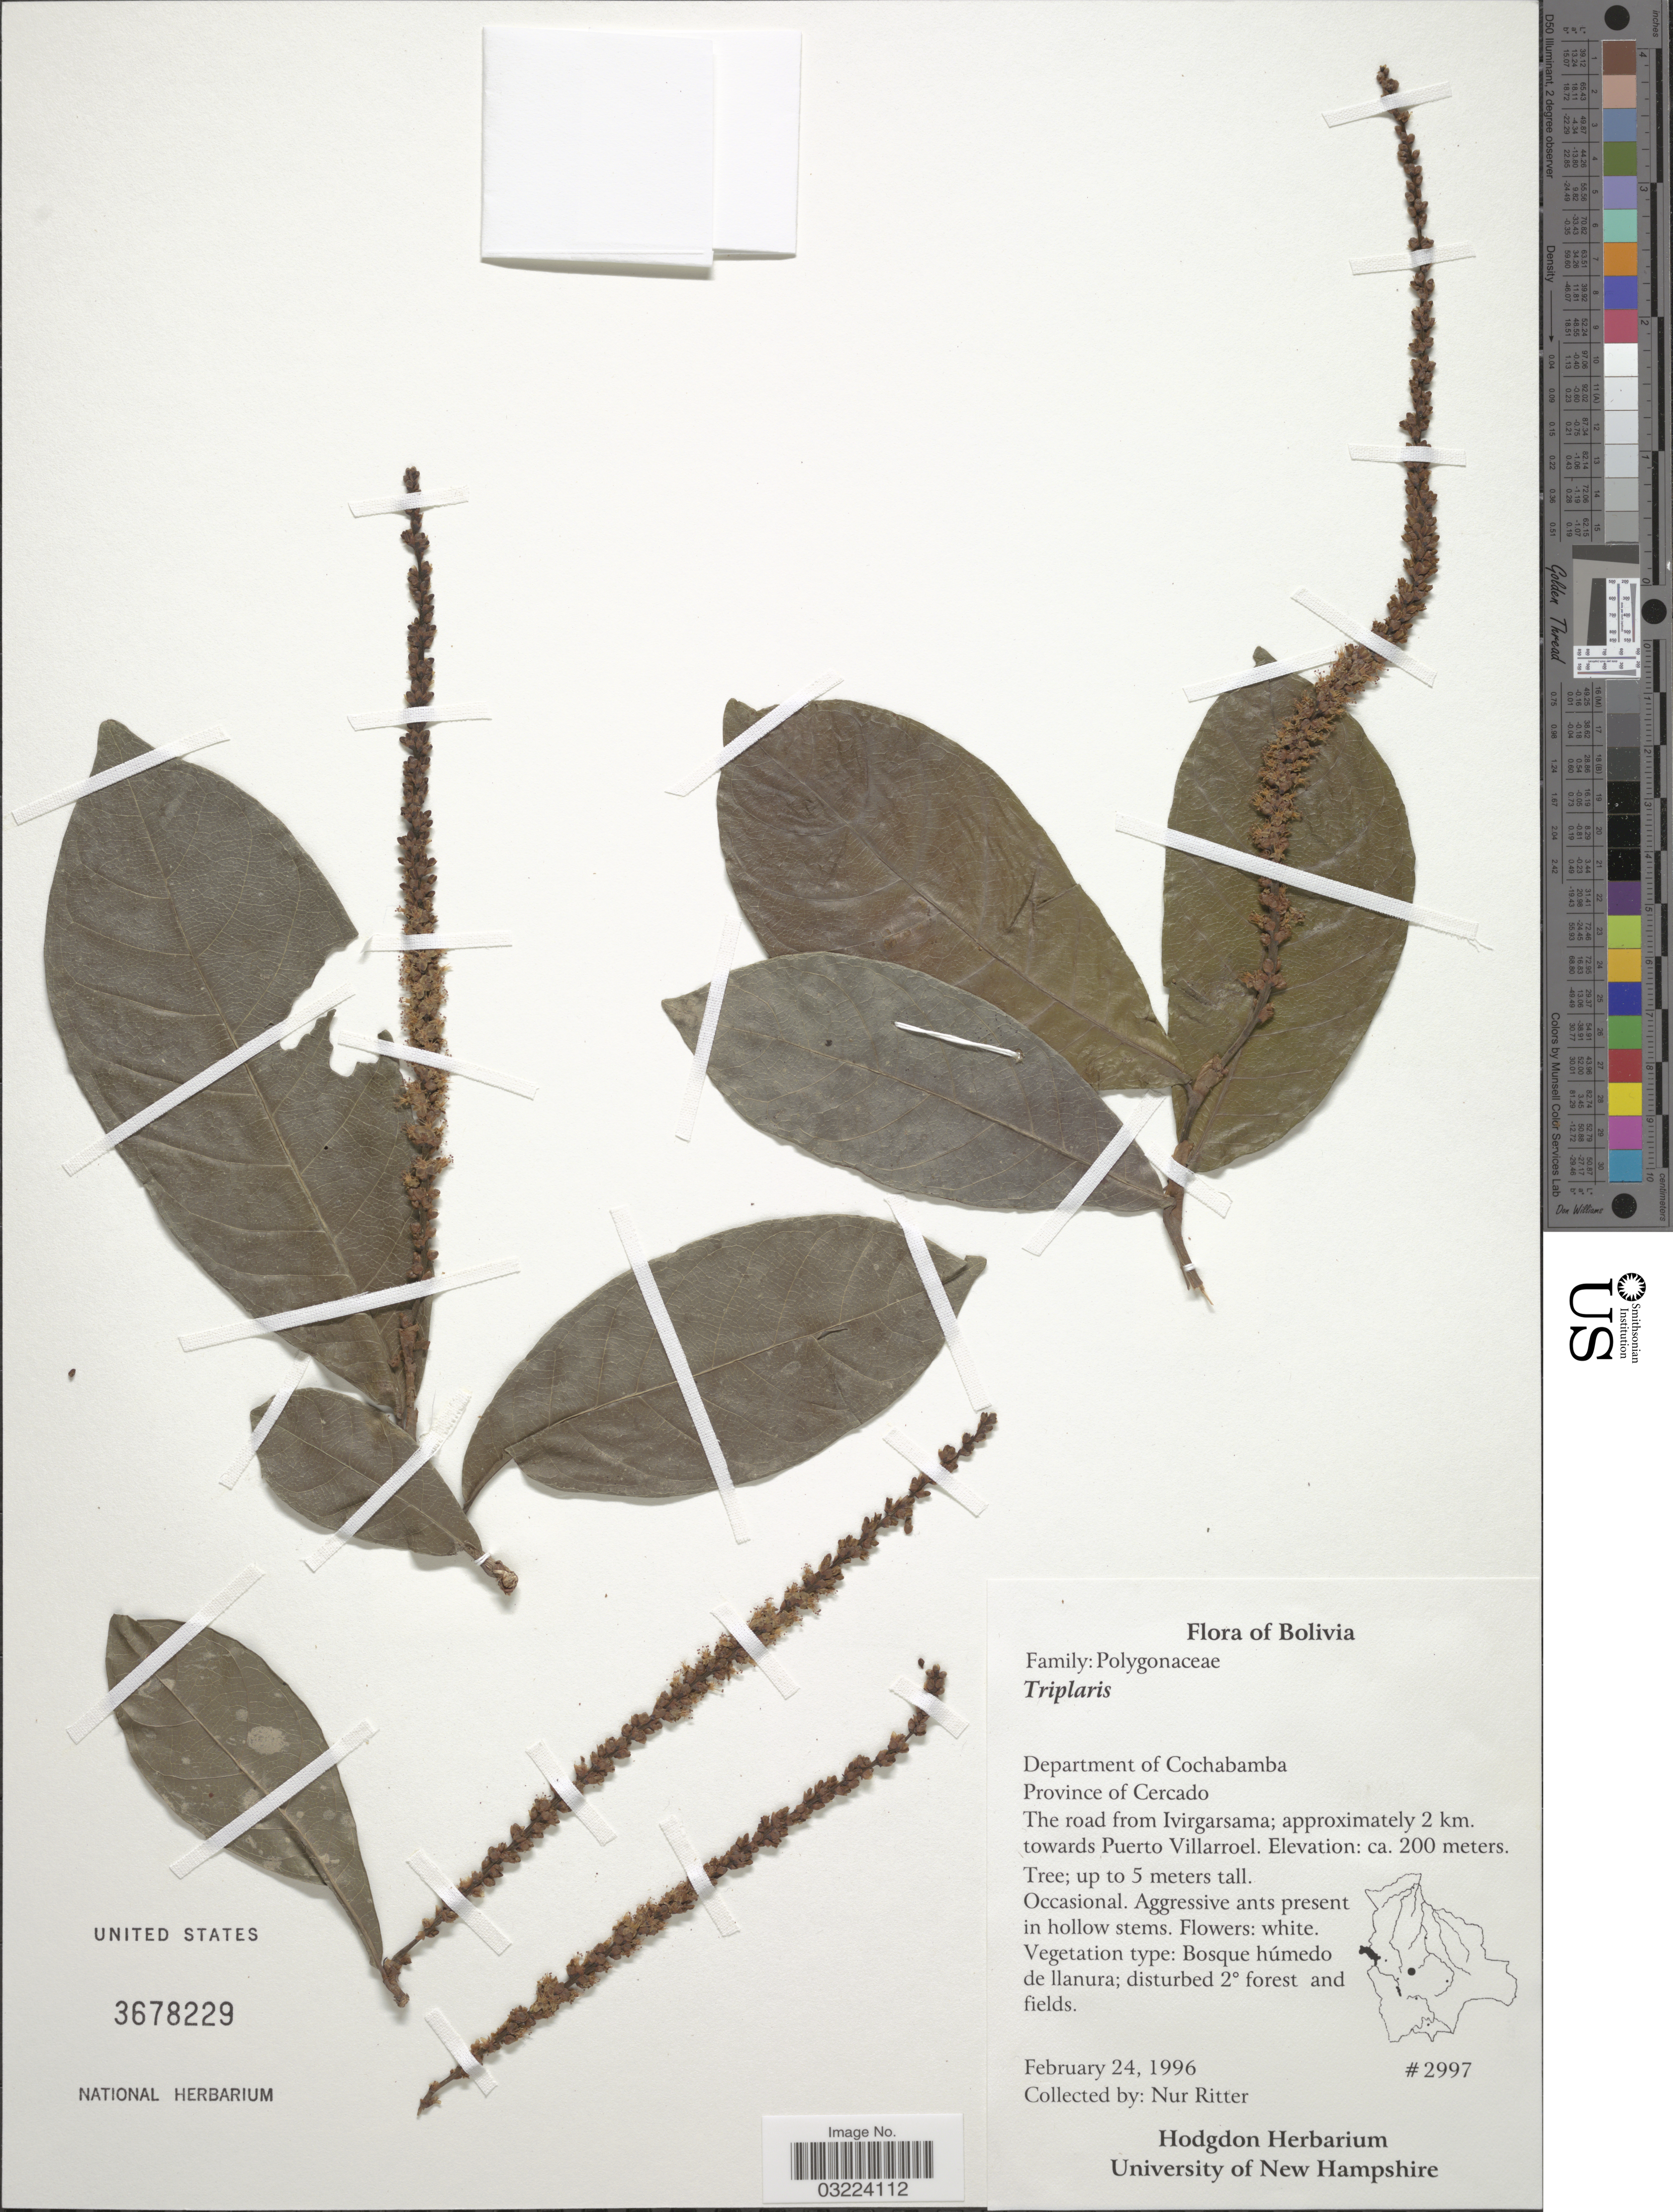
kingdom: Plantae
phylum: Tracheophyta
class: Magnoliopsida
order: Caryophyllales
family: Polygonaceae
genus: Triplaris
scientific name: Triplaris sp.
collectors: N. Ritter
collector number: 2997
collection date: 1996-02-24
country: Bolivia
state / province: Cochabamba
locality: Department of Cochabamba, Province of Cerado, The road from Ivirgarsama; approximately 2 km. towards Puerto Villarroel.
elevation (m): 200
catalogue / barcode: US 3678229